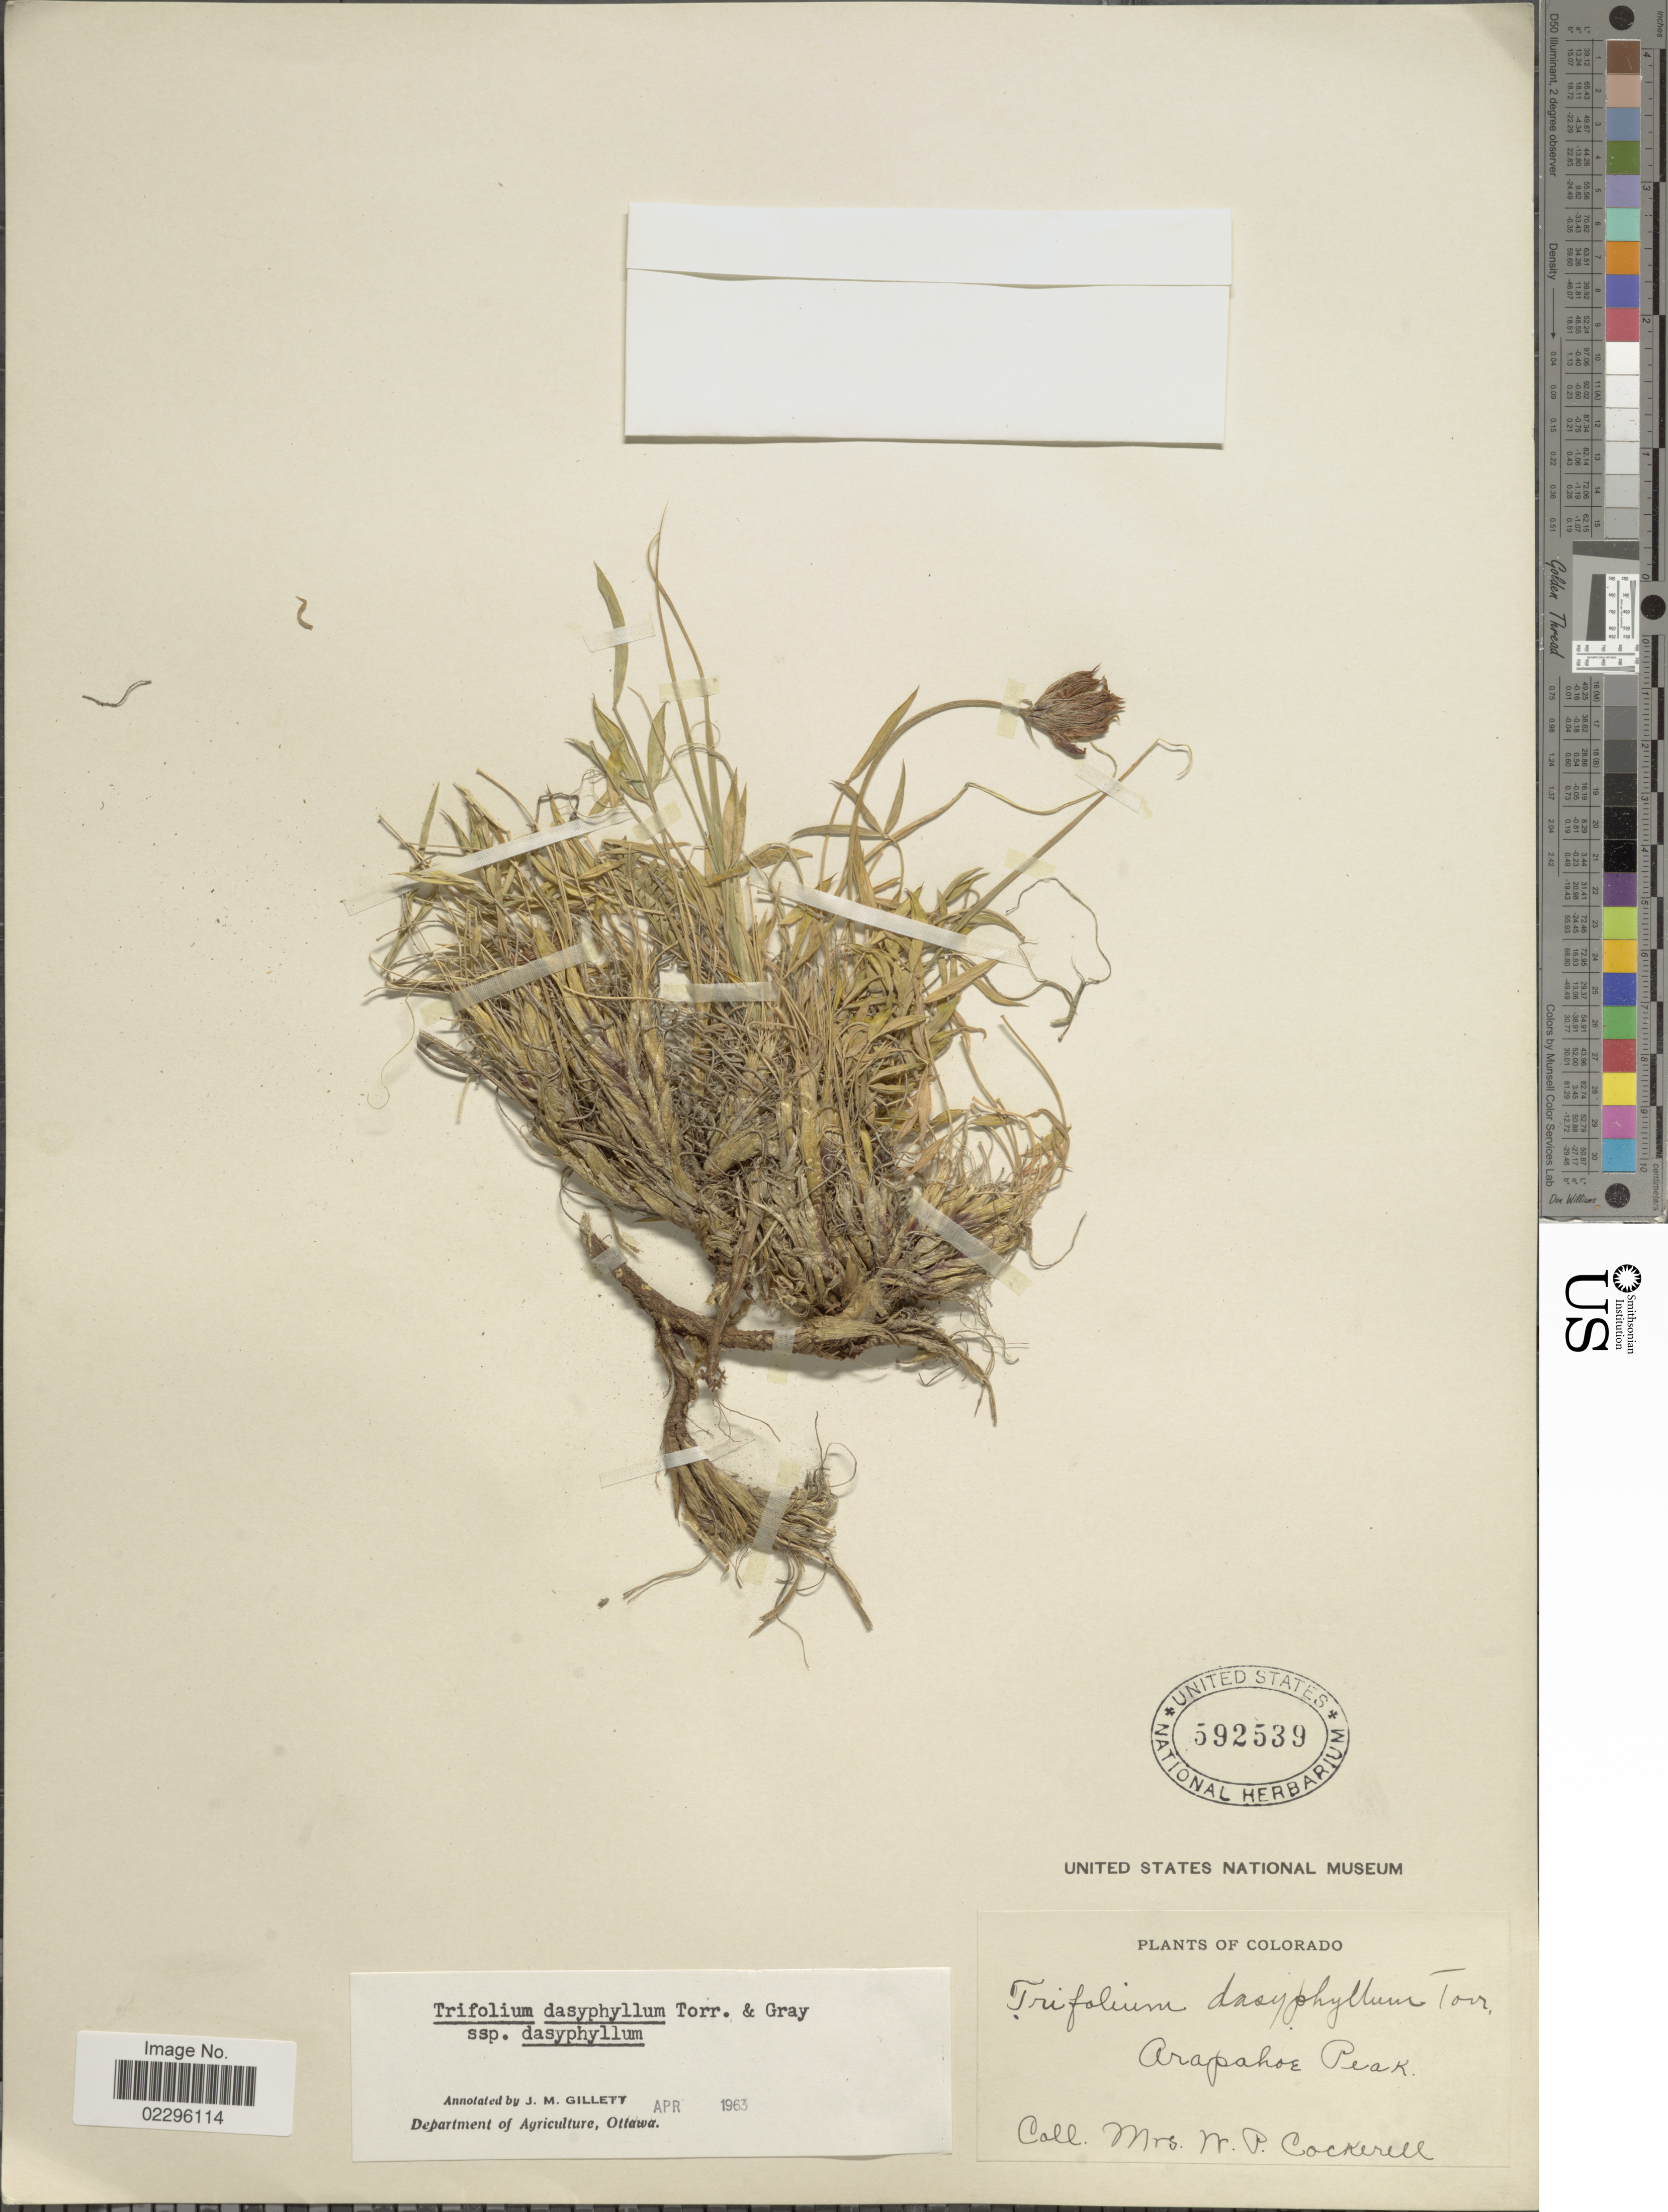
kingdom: Plantae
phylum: Tracheophyta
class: Magnoliopsida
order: Fabales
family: Fabaceae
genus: Trifolium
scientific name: Trifolium dasyphyllum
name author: Torr. & A. Gray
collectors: W. Cockerell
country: United States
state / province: Colorado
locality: Arapahoe peak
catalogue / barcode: US 592539